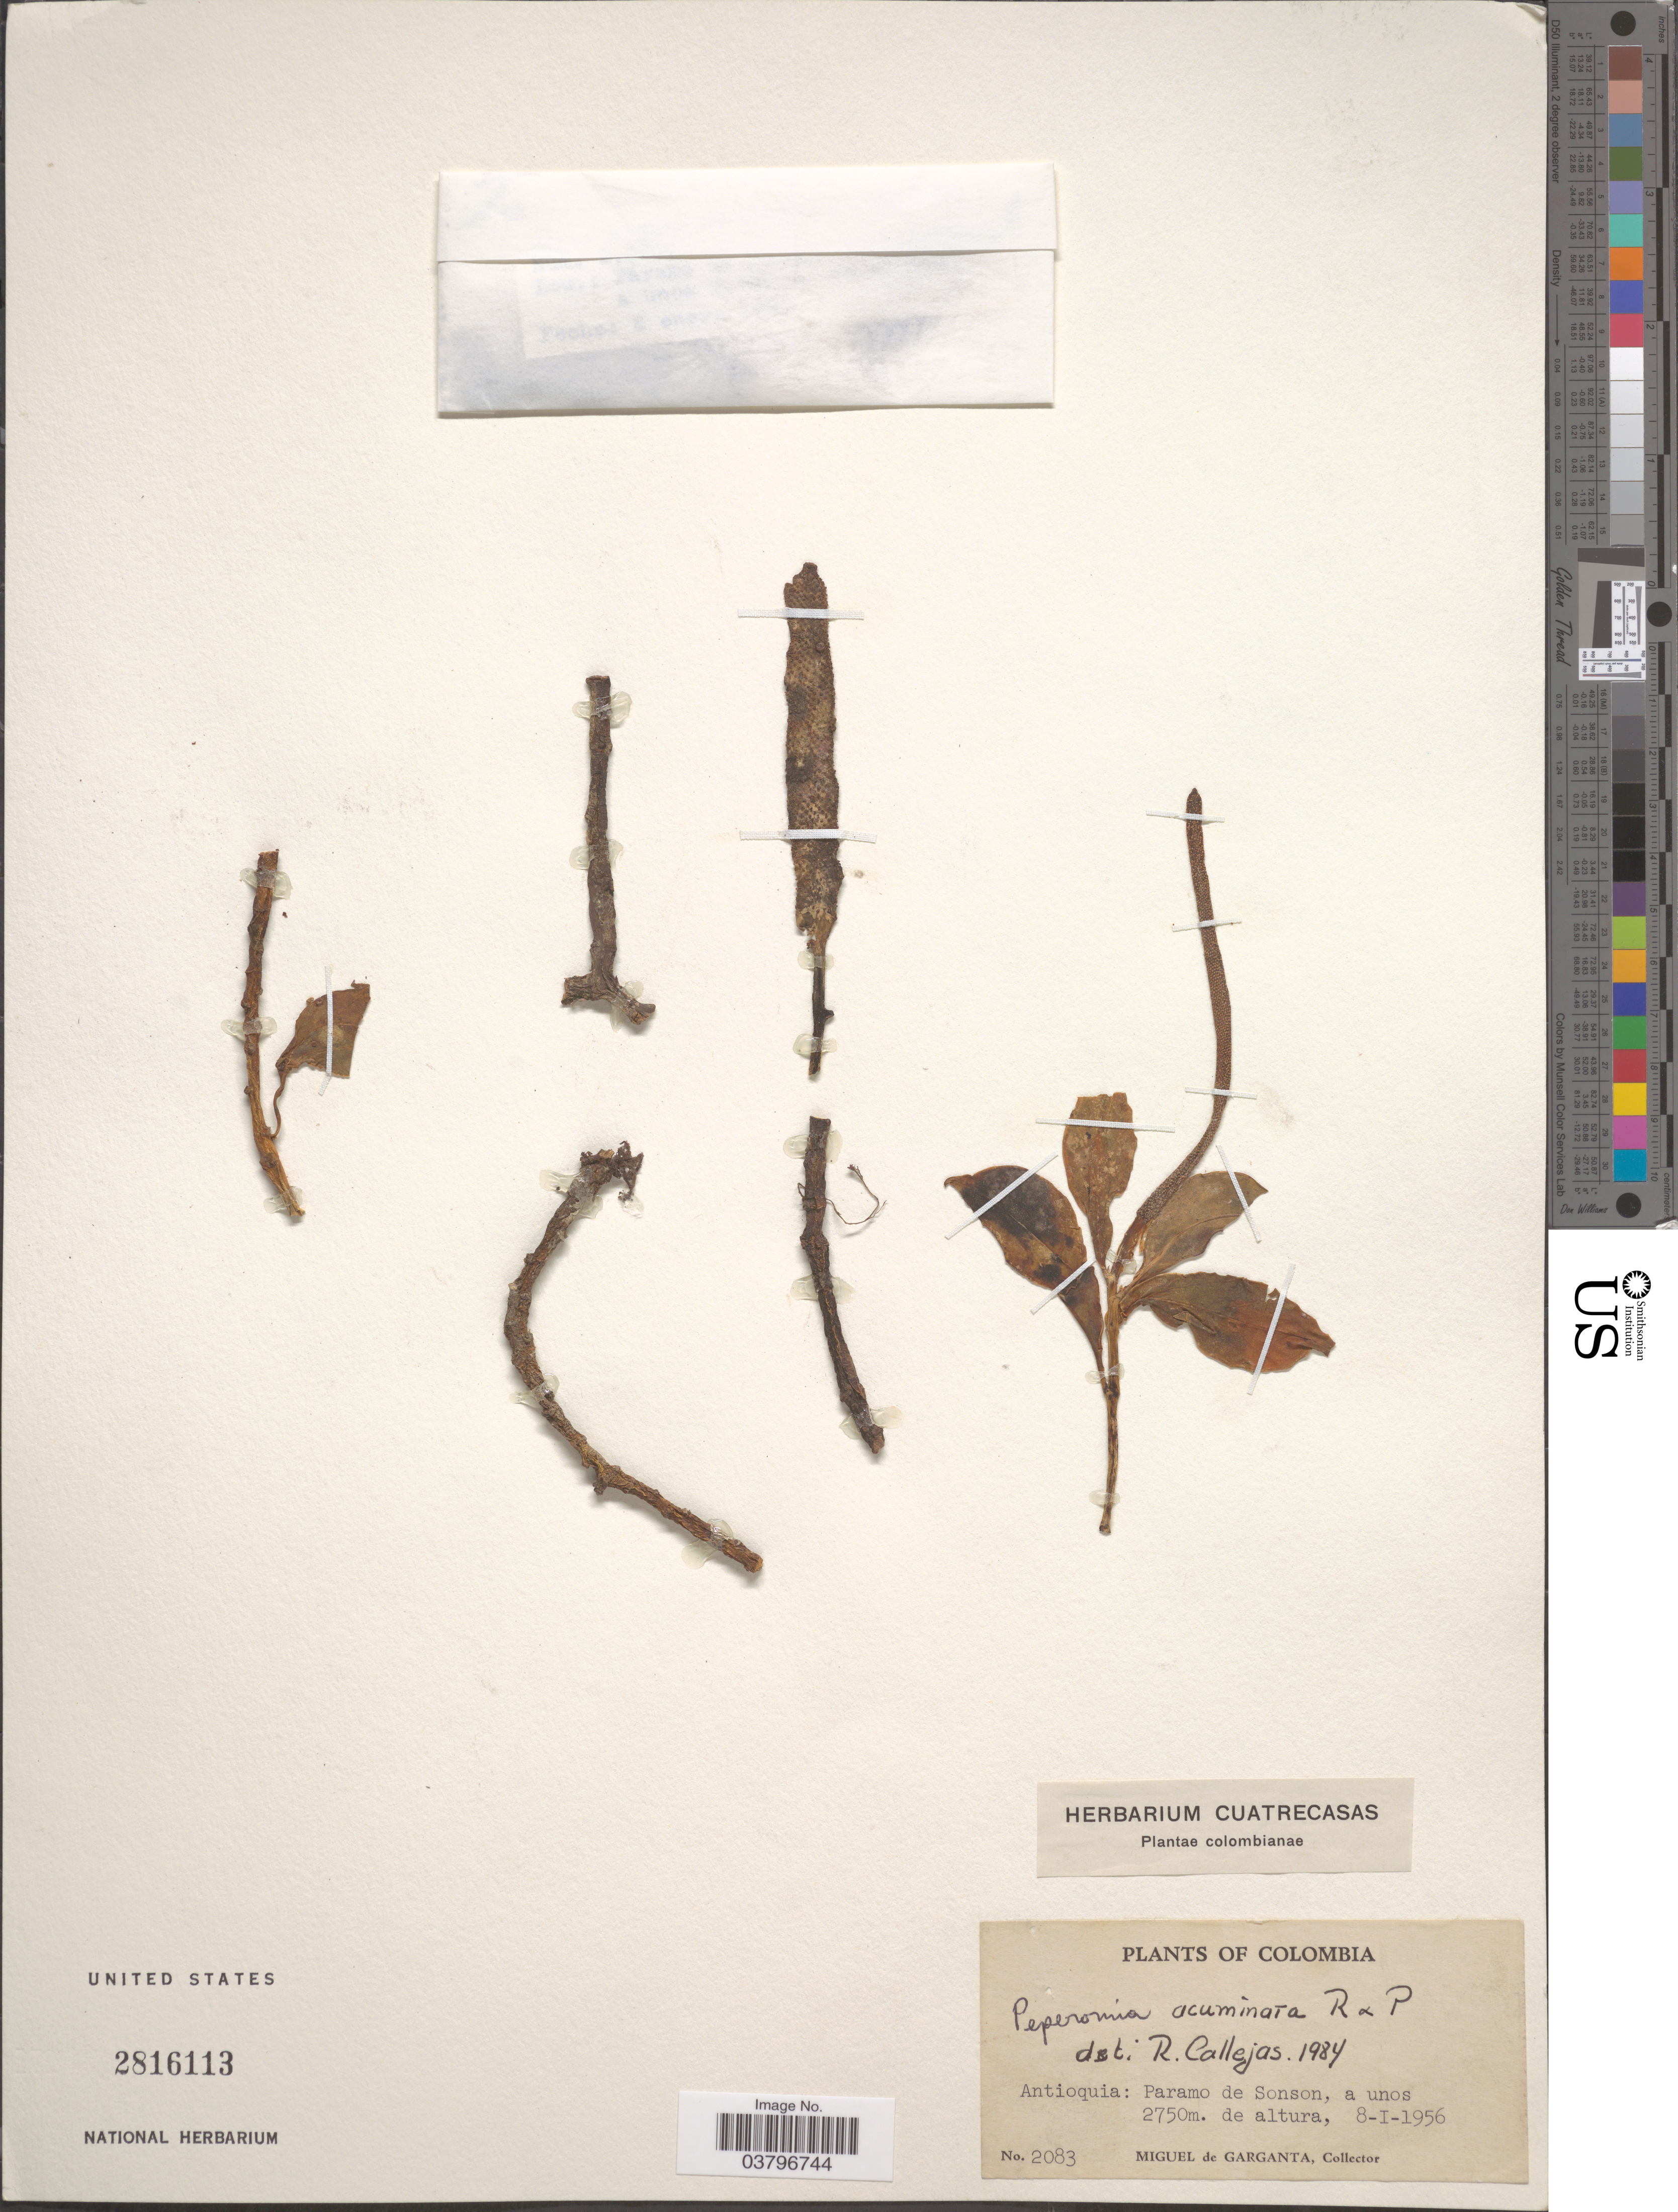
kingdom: Plantae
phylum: Tracheophyta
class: Magnoliopsida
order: Piperales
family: Piperaceae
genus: Peperomia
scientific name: Peperomia acuminata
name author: Ruiz & Pav.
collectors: M. Garganta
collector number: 2083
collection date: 1956-01-08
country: Colombia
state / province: Antioquia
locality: Paramo de Sonson.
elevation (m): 2750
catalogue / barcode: US 2816113